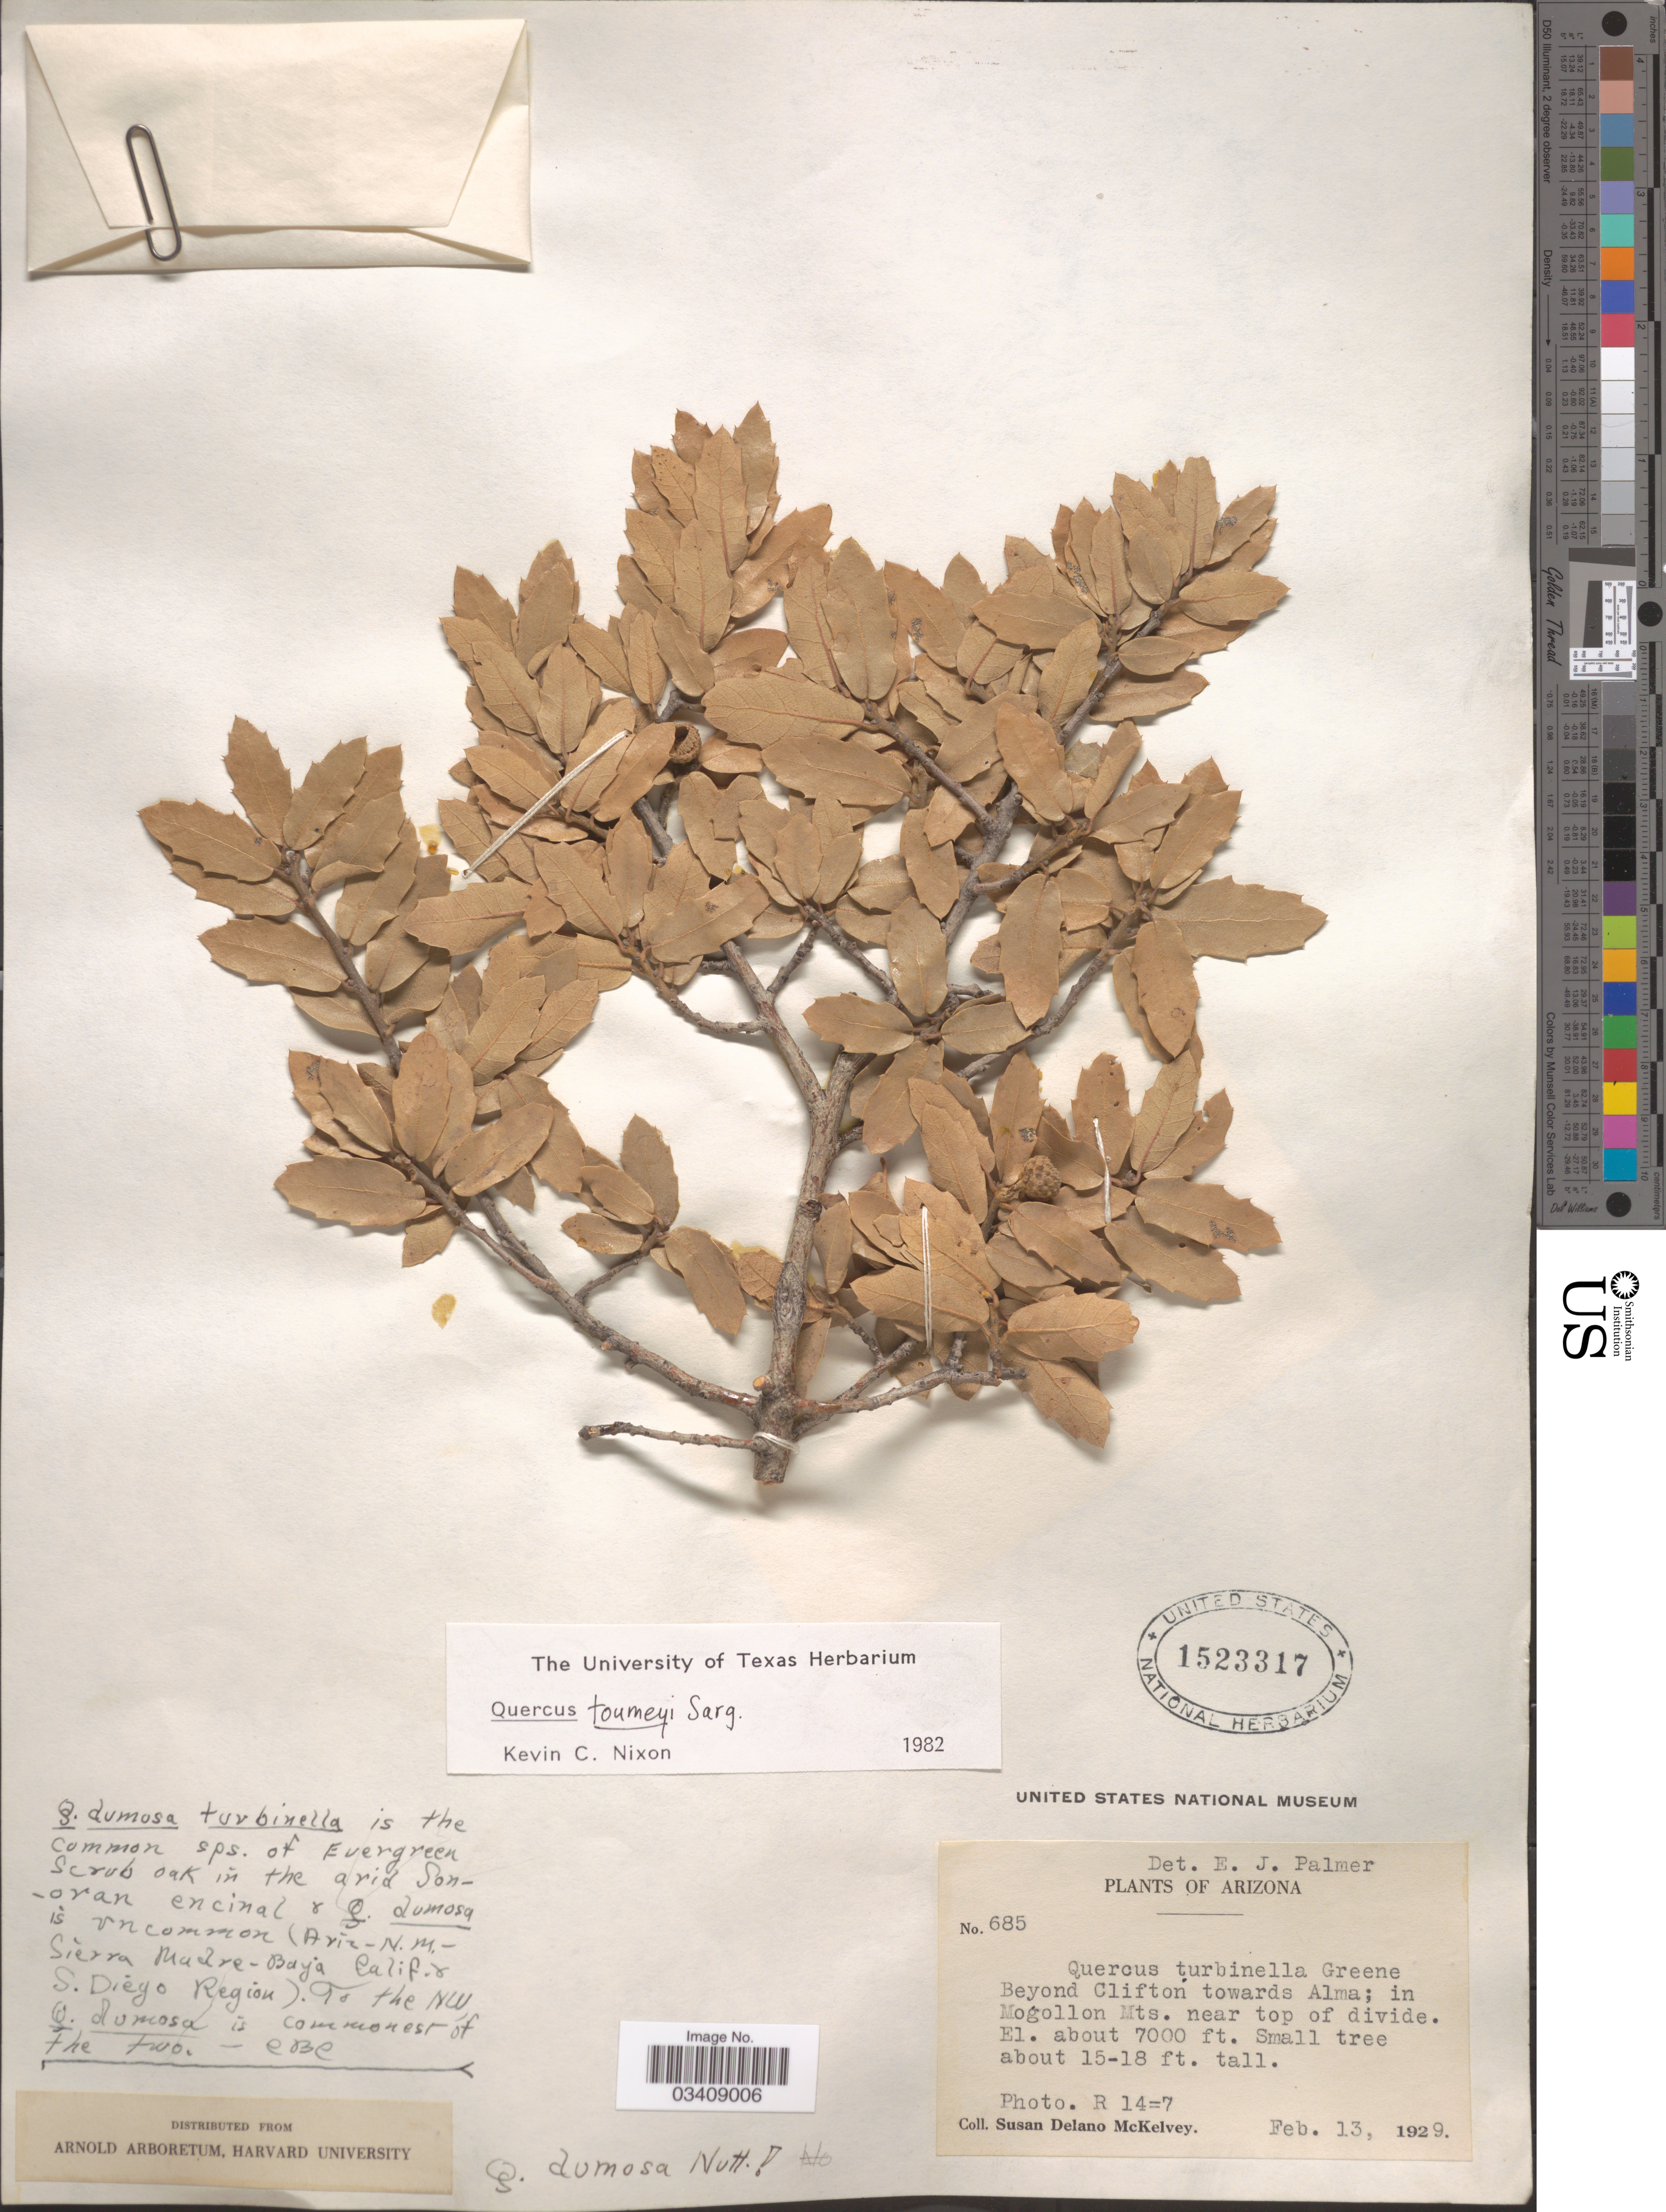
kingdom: Plantae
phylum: Tracheophyta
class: Magnoliopsida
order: Fagales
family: Fagaceae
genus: Quercus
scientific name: Quercus toumeyi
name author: Sarg.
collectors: S. A. McKelvey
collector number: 685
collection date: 1929-02-13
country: United States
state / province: Arizona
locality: Beyond Clifton towards Alma; in Mogollon Mts. near top of divide. (Ariz-N.M.- Sierra Madre-Baja Calif. S. Diego Region) [unsure placement]. To the NW [unsure placement].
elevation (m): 2134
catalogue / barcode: US 1523317